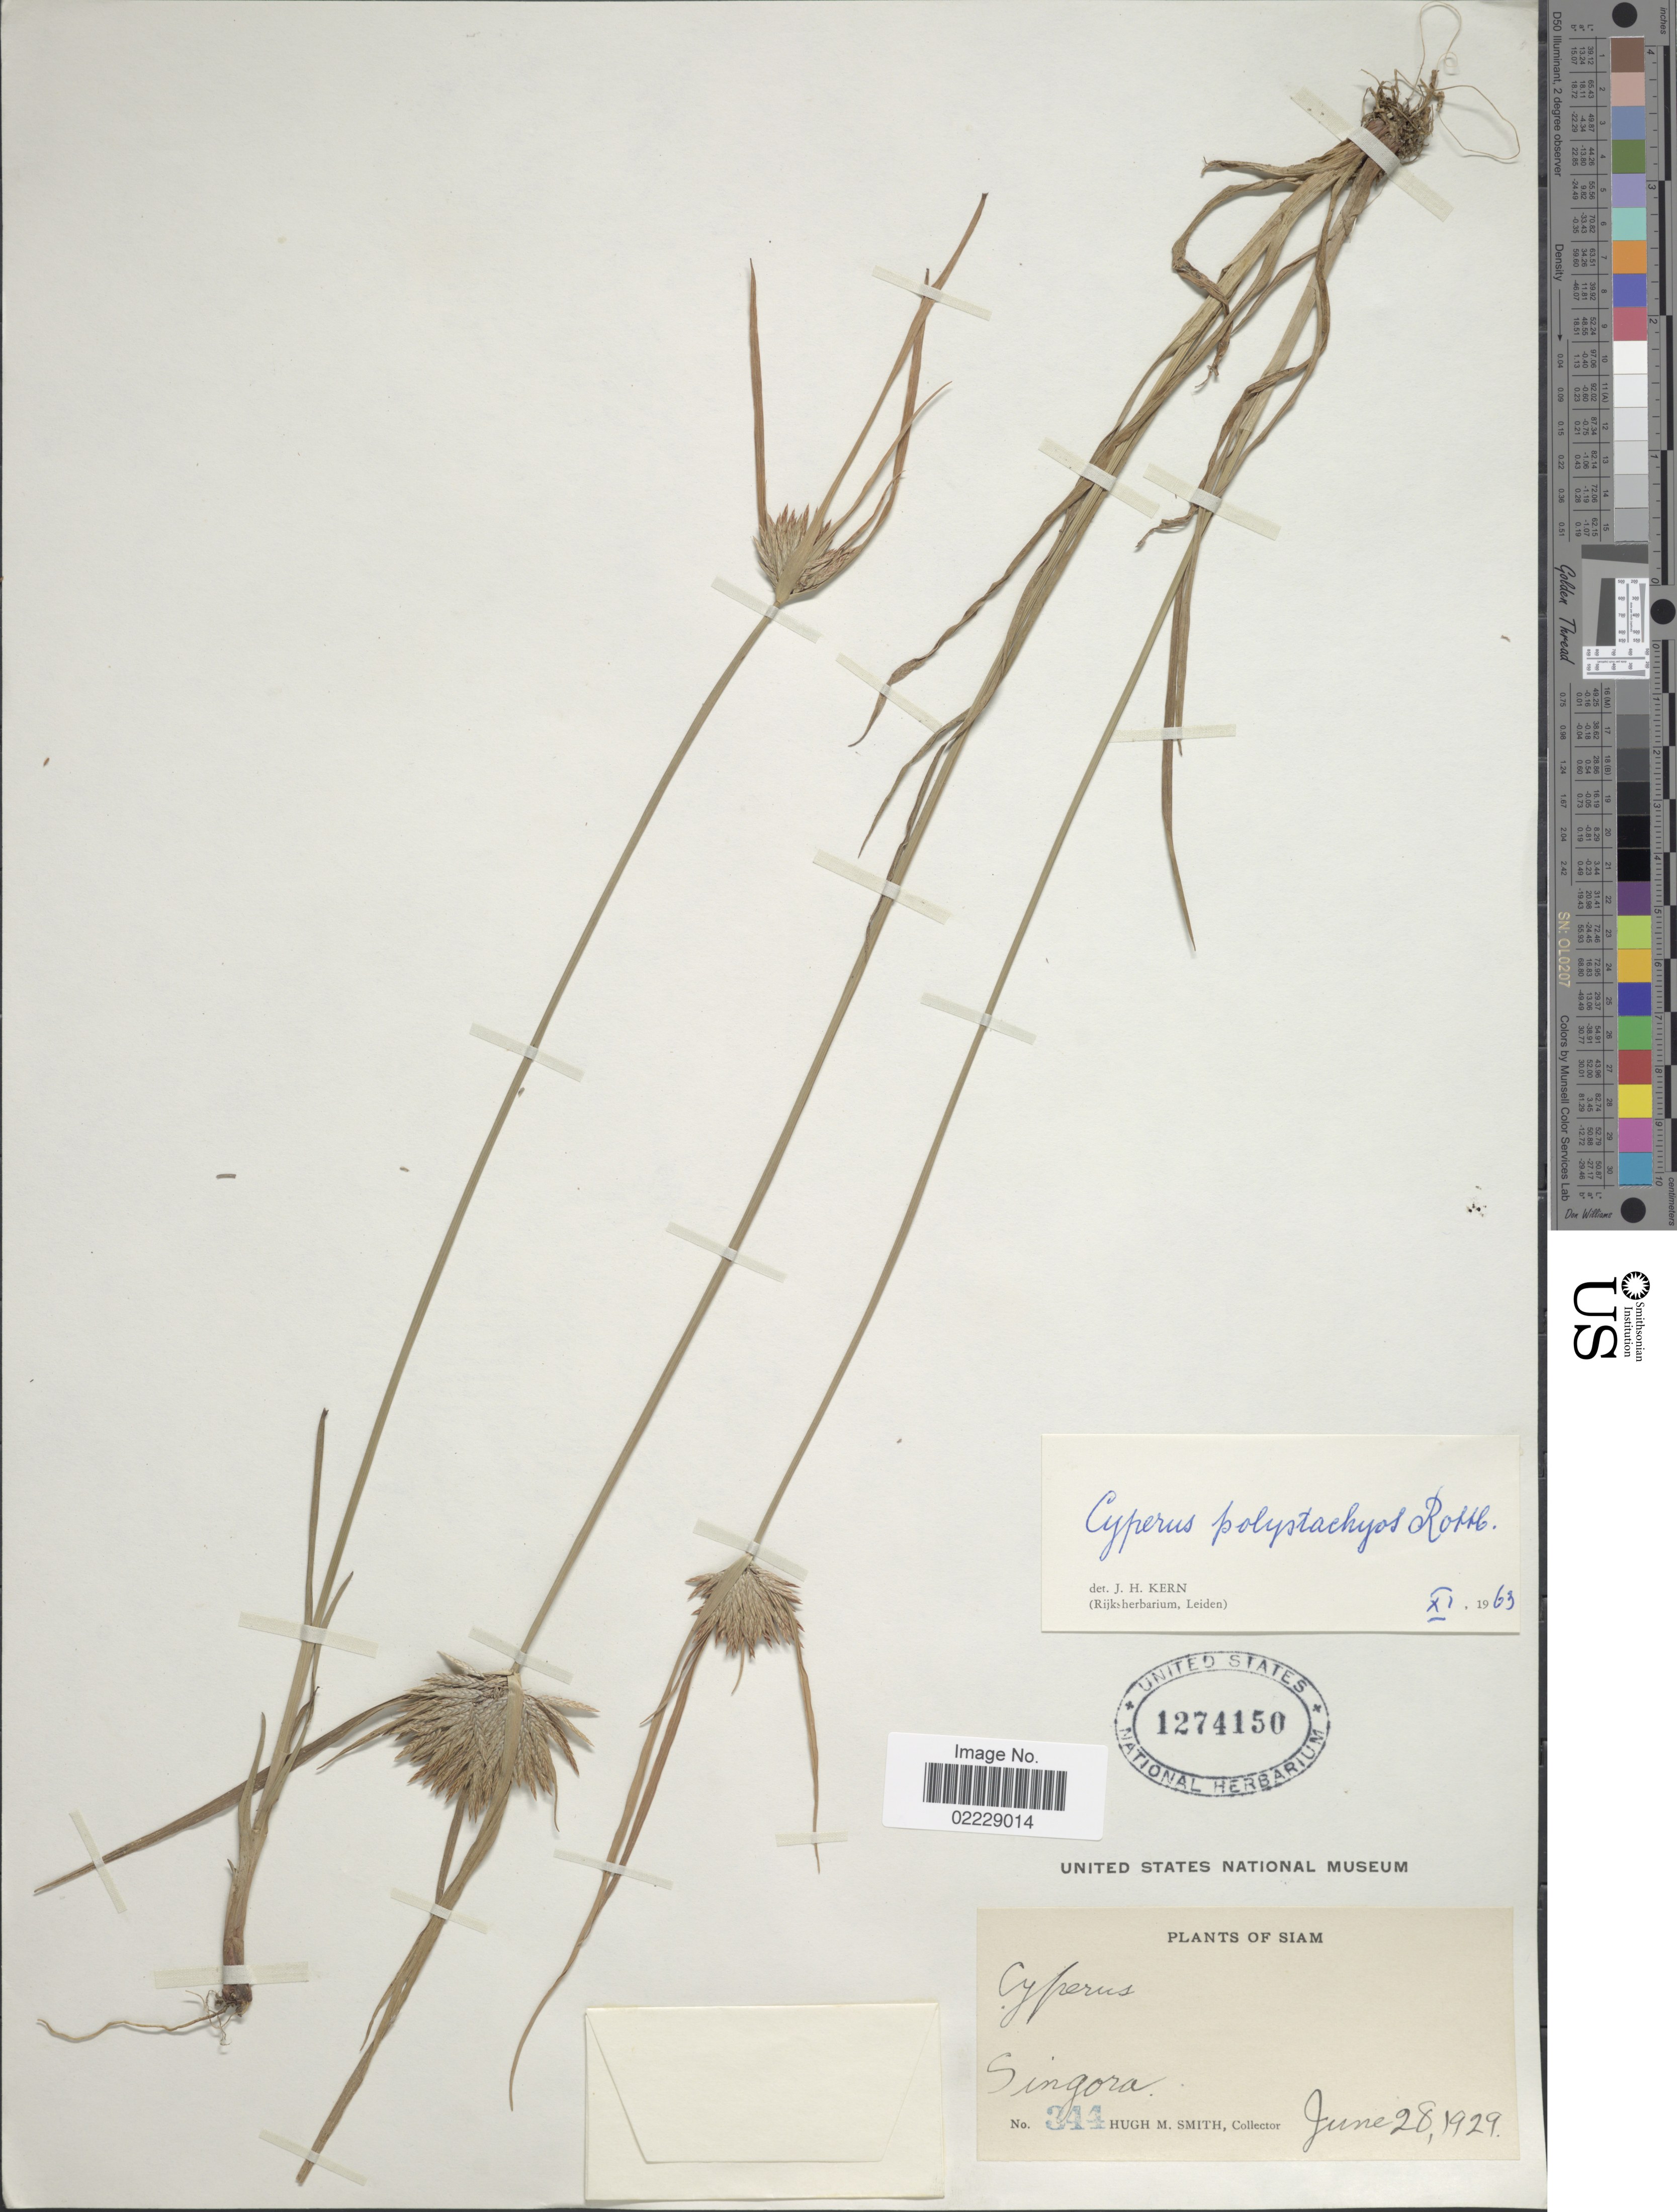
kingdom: Plantae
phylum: Tracheophyta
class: Liliopsida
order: Poales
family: Cyperaceae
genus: Cyperus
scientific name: Cyperus polystachyos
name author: Rottb.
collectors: H. M. Smith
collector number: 344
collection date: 1929-06-28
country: Thailand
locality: Siam. Singora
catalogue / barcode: US 1274150